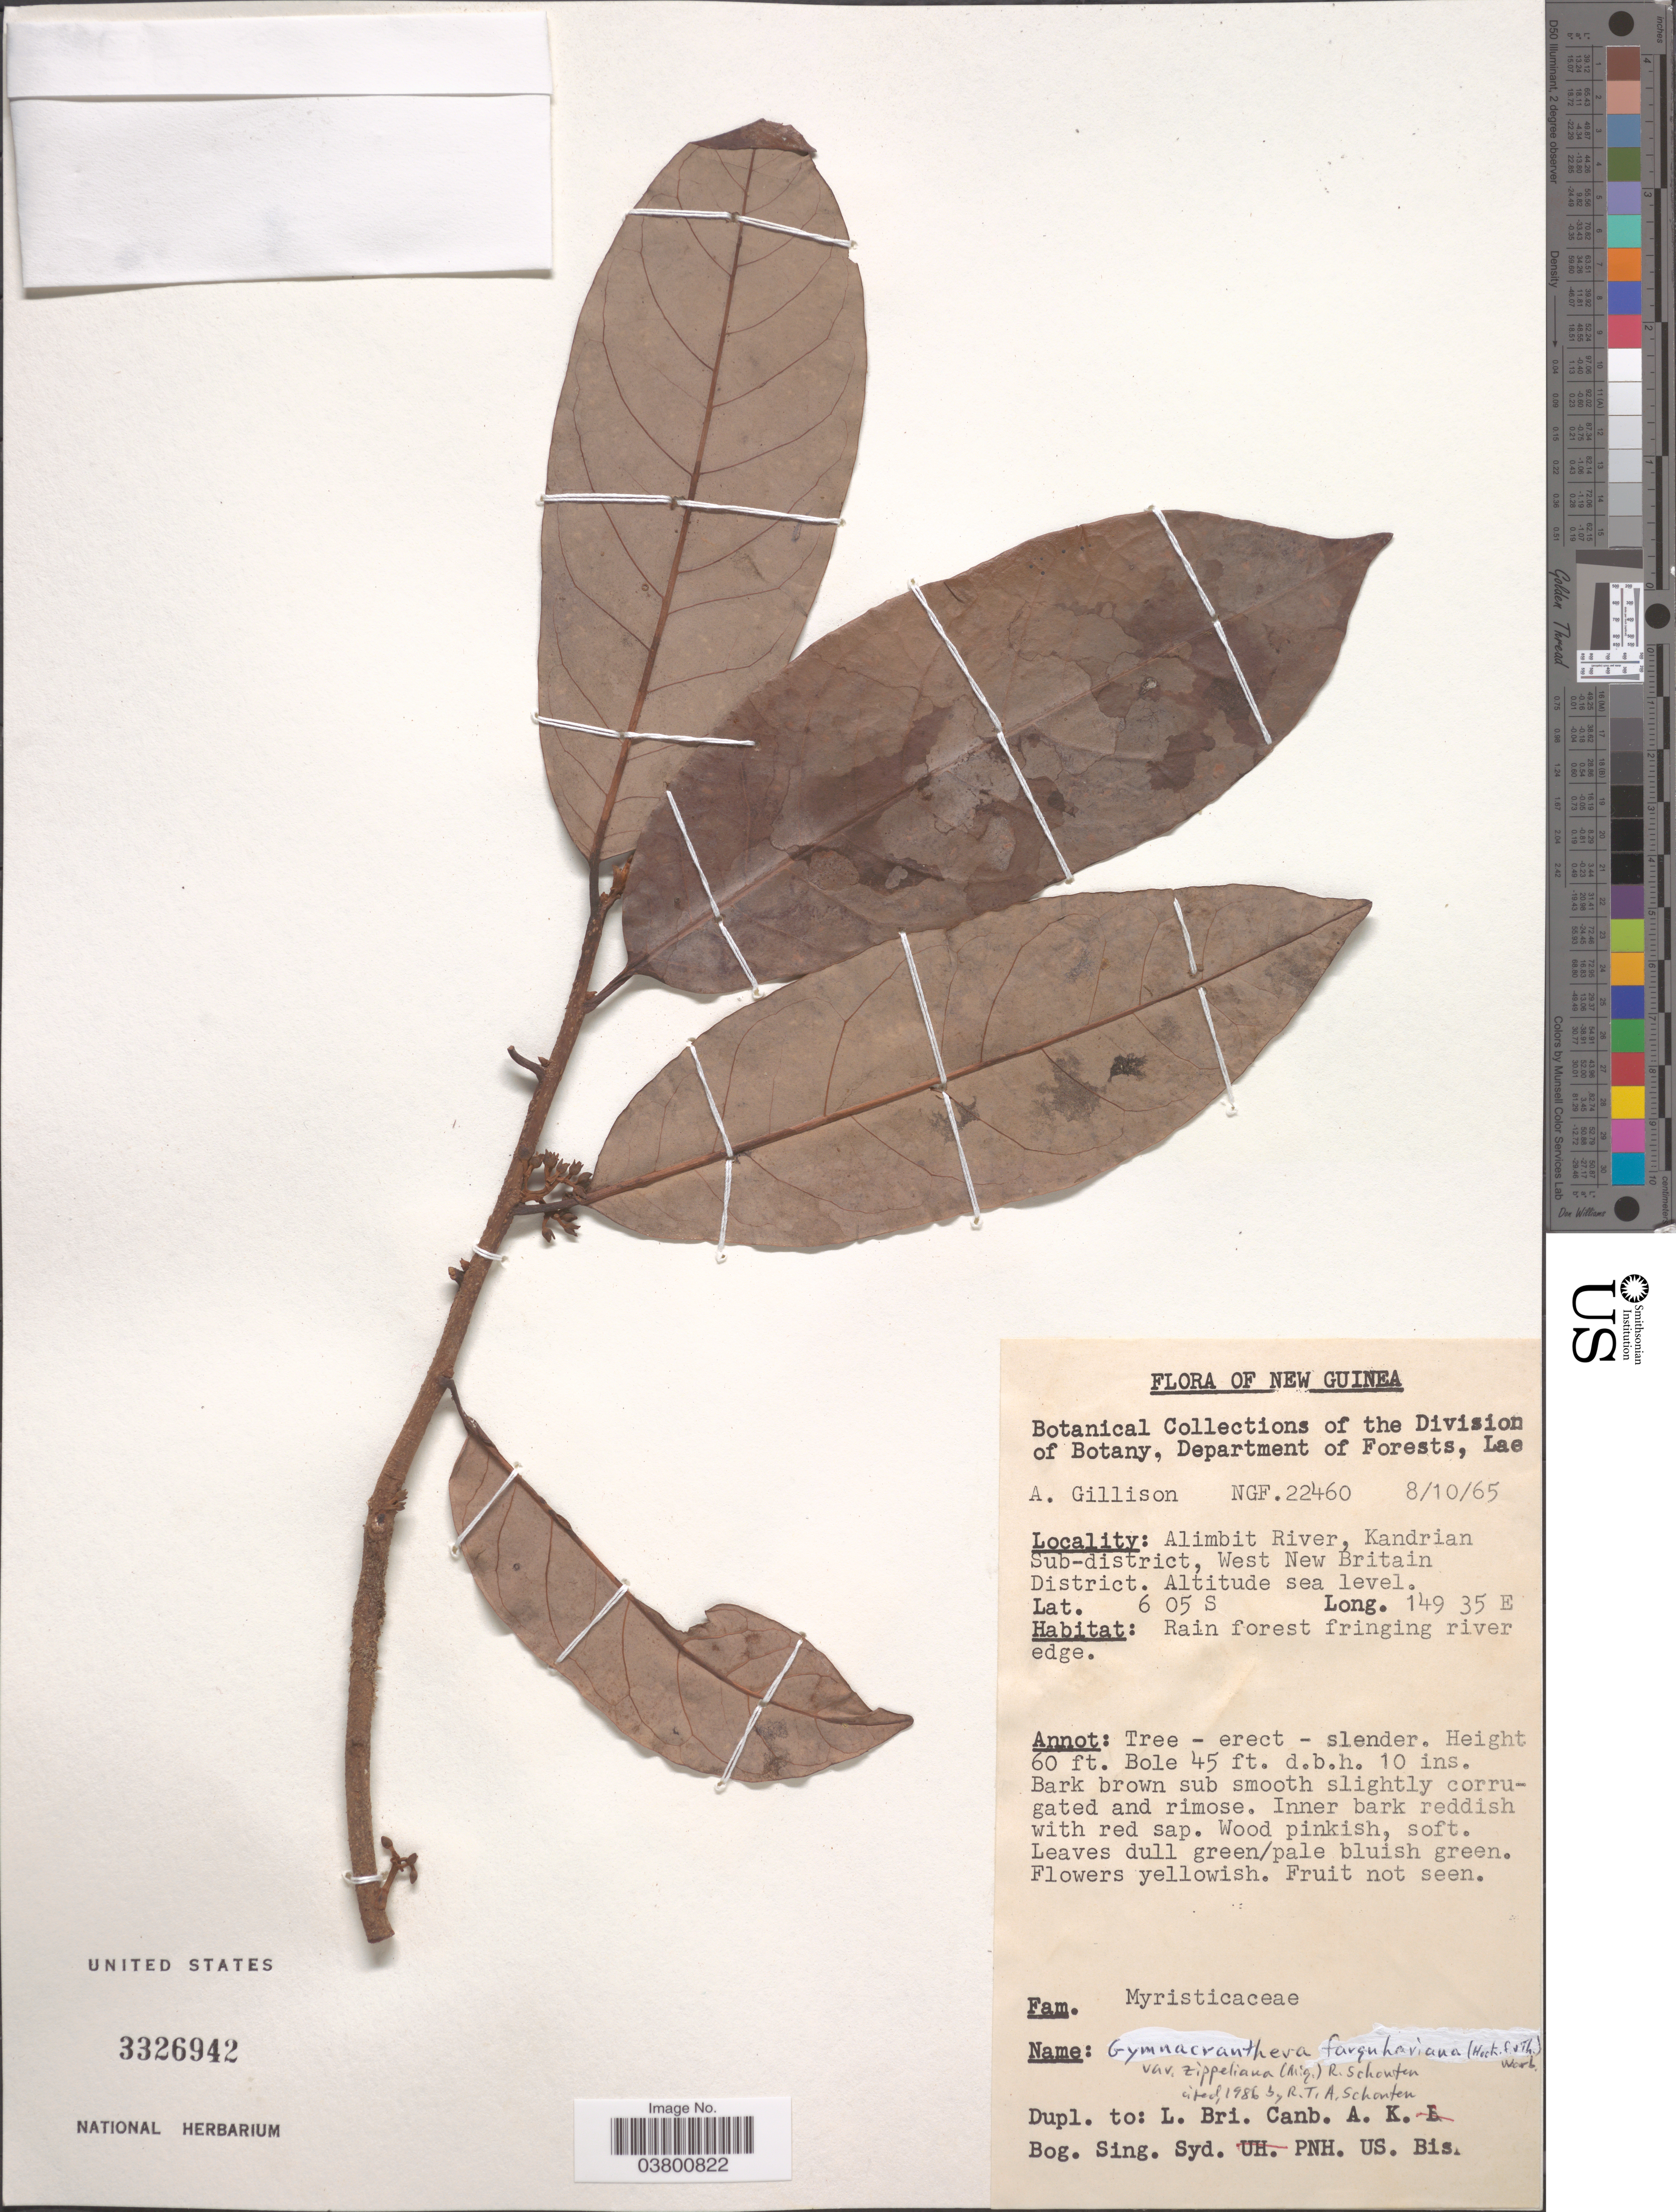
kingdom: Plantae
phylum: Tracheophyta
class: Magnoliopsida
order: Magnoliales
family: Myristicaceae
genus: Gymnacranthera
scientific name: Gymnacranthera farquhariana var. zippeliana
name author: (Miq.) R.T.A. Schouten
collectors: A. Gillison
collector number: NGF 22460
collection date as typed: Transcribed d/m/y: 8/10/65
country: Papua New Guinea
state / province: West New Britain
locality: New Guinea. Alimbit River, Kandrian Sub-district, West New Britain District.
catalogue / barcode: US 3326942